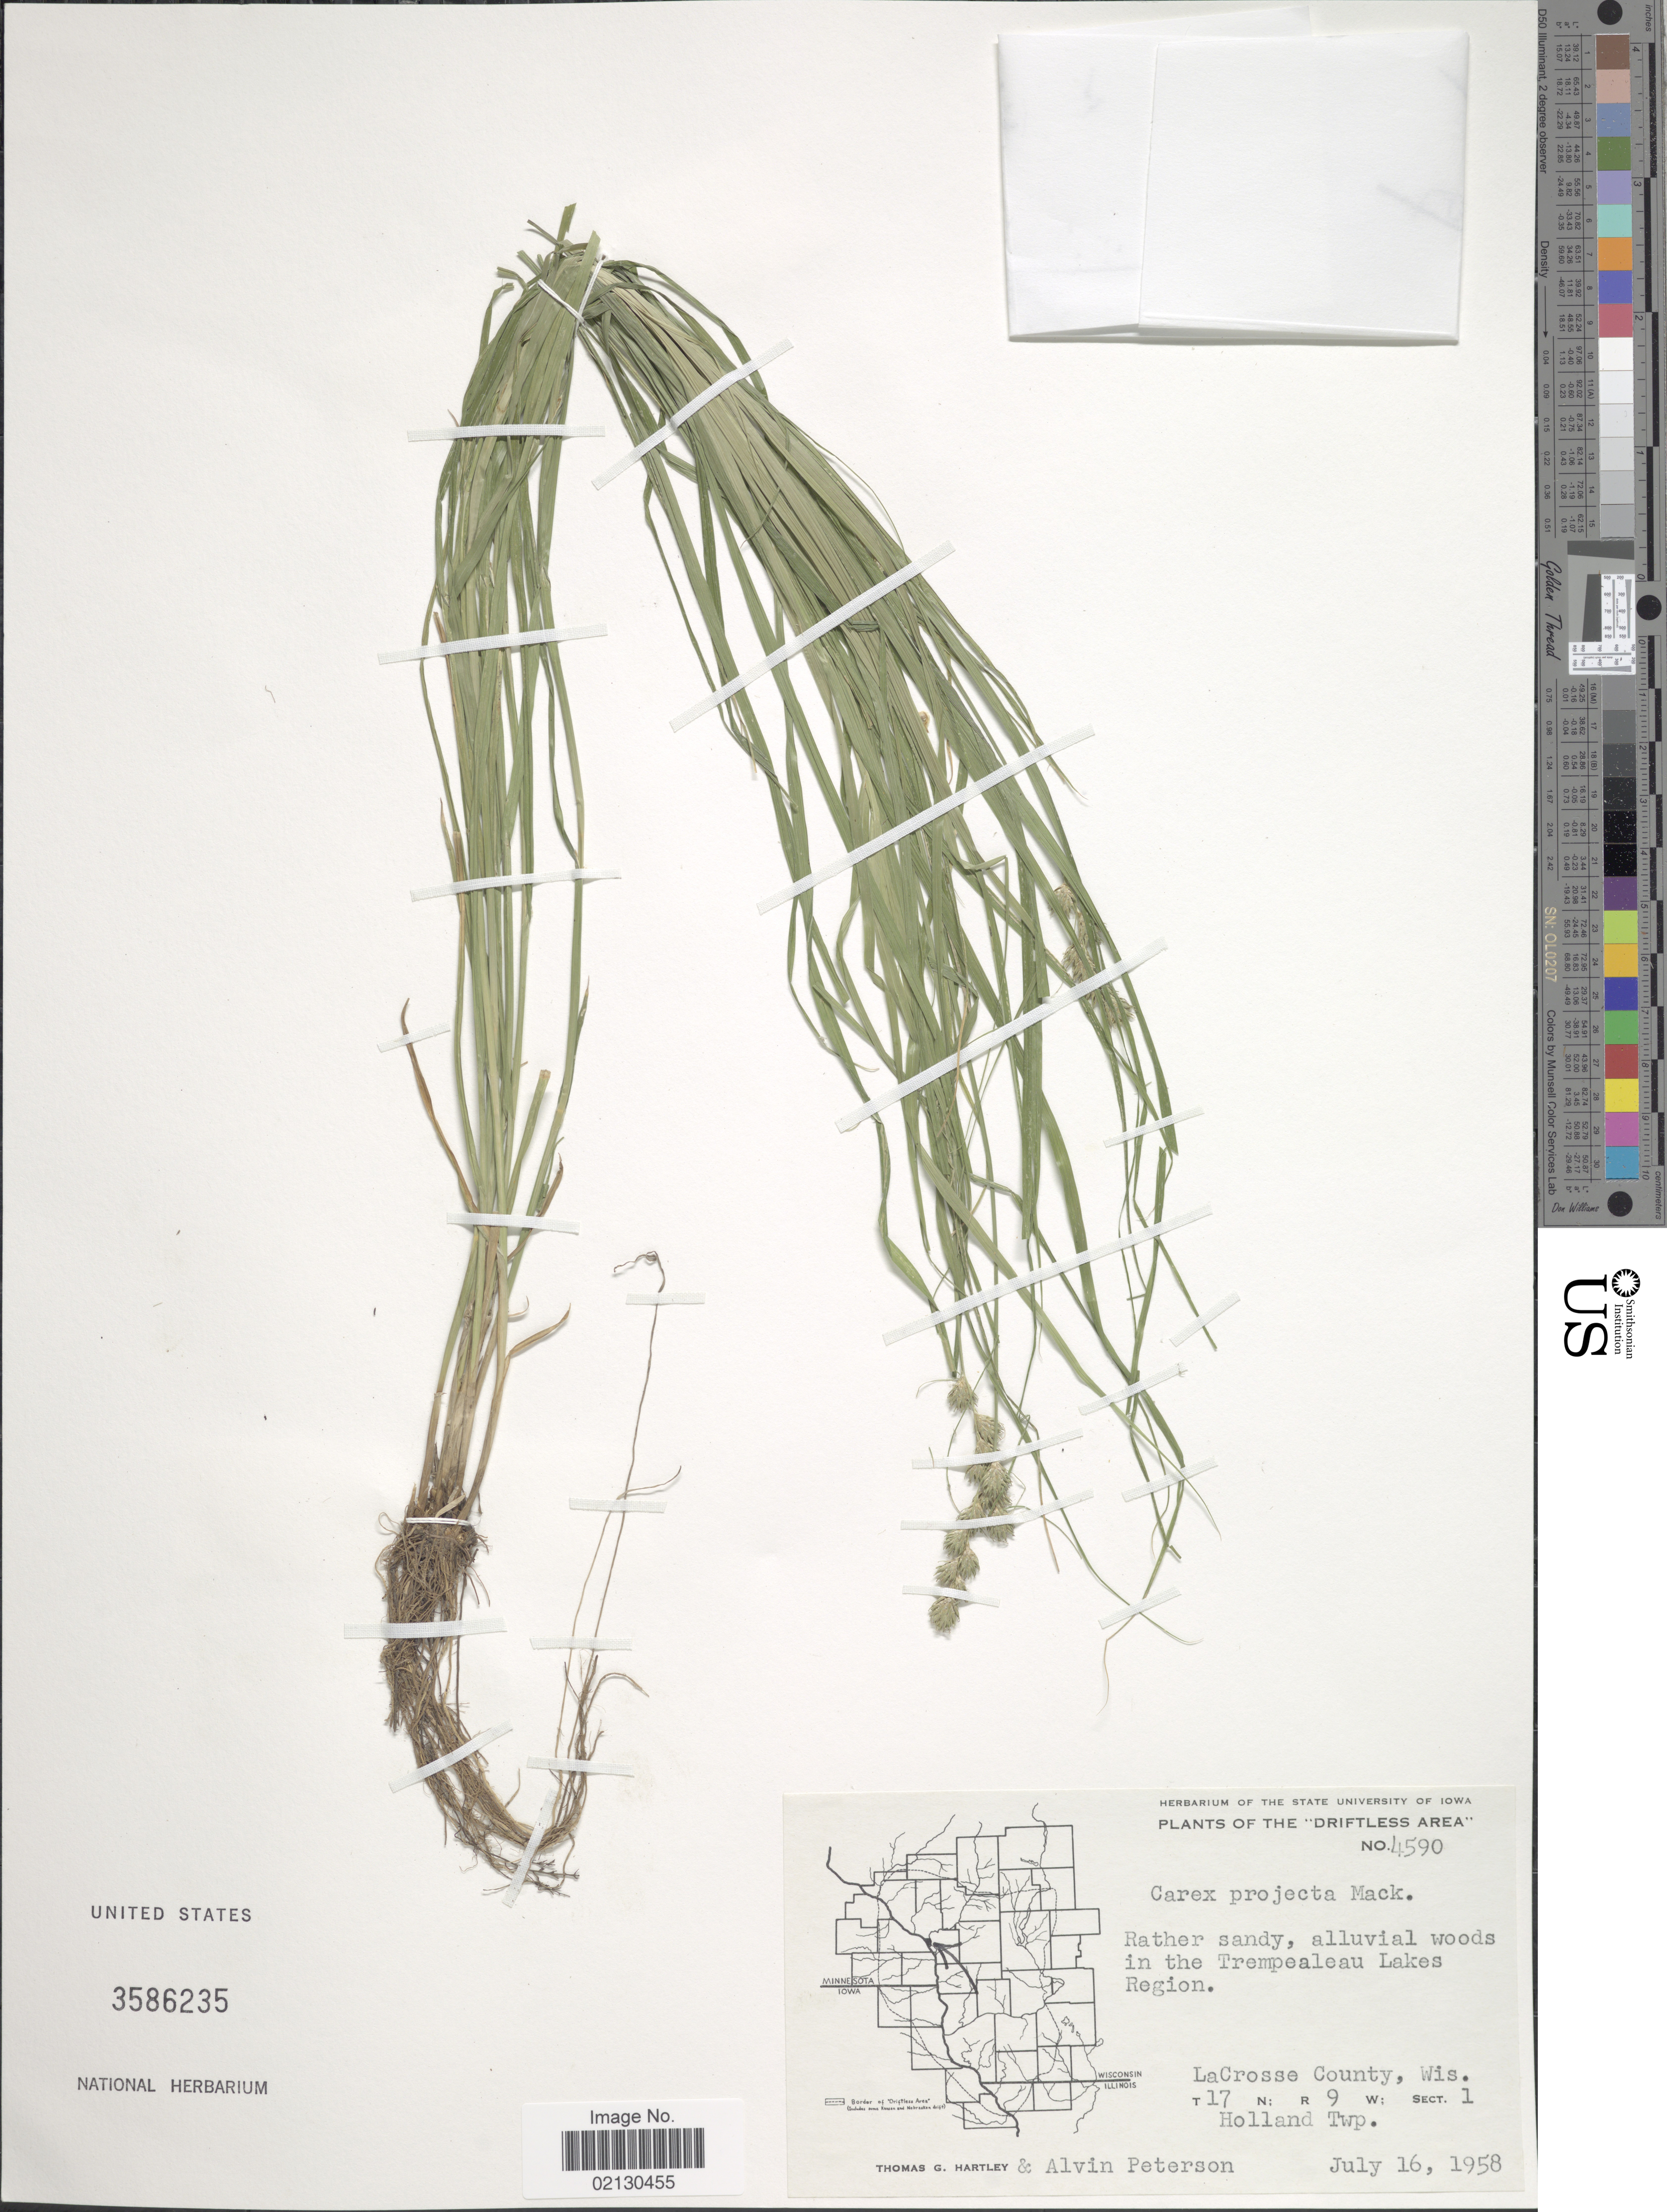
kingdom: Plantae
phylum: Tracheophyta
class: Liliopsida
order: Poales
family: Cyperaceae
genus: Carex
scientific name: Carex projecta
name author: Mack.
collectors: T. G. Hartley & A. M. Peterson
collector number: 4590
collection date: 1958-07-16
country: United States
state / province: Wisconsin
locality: Driftless Area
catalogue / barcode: US 3586235